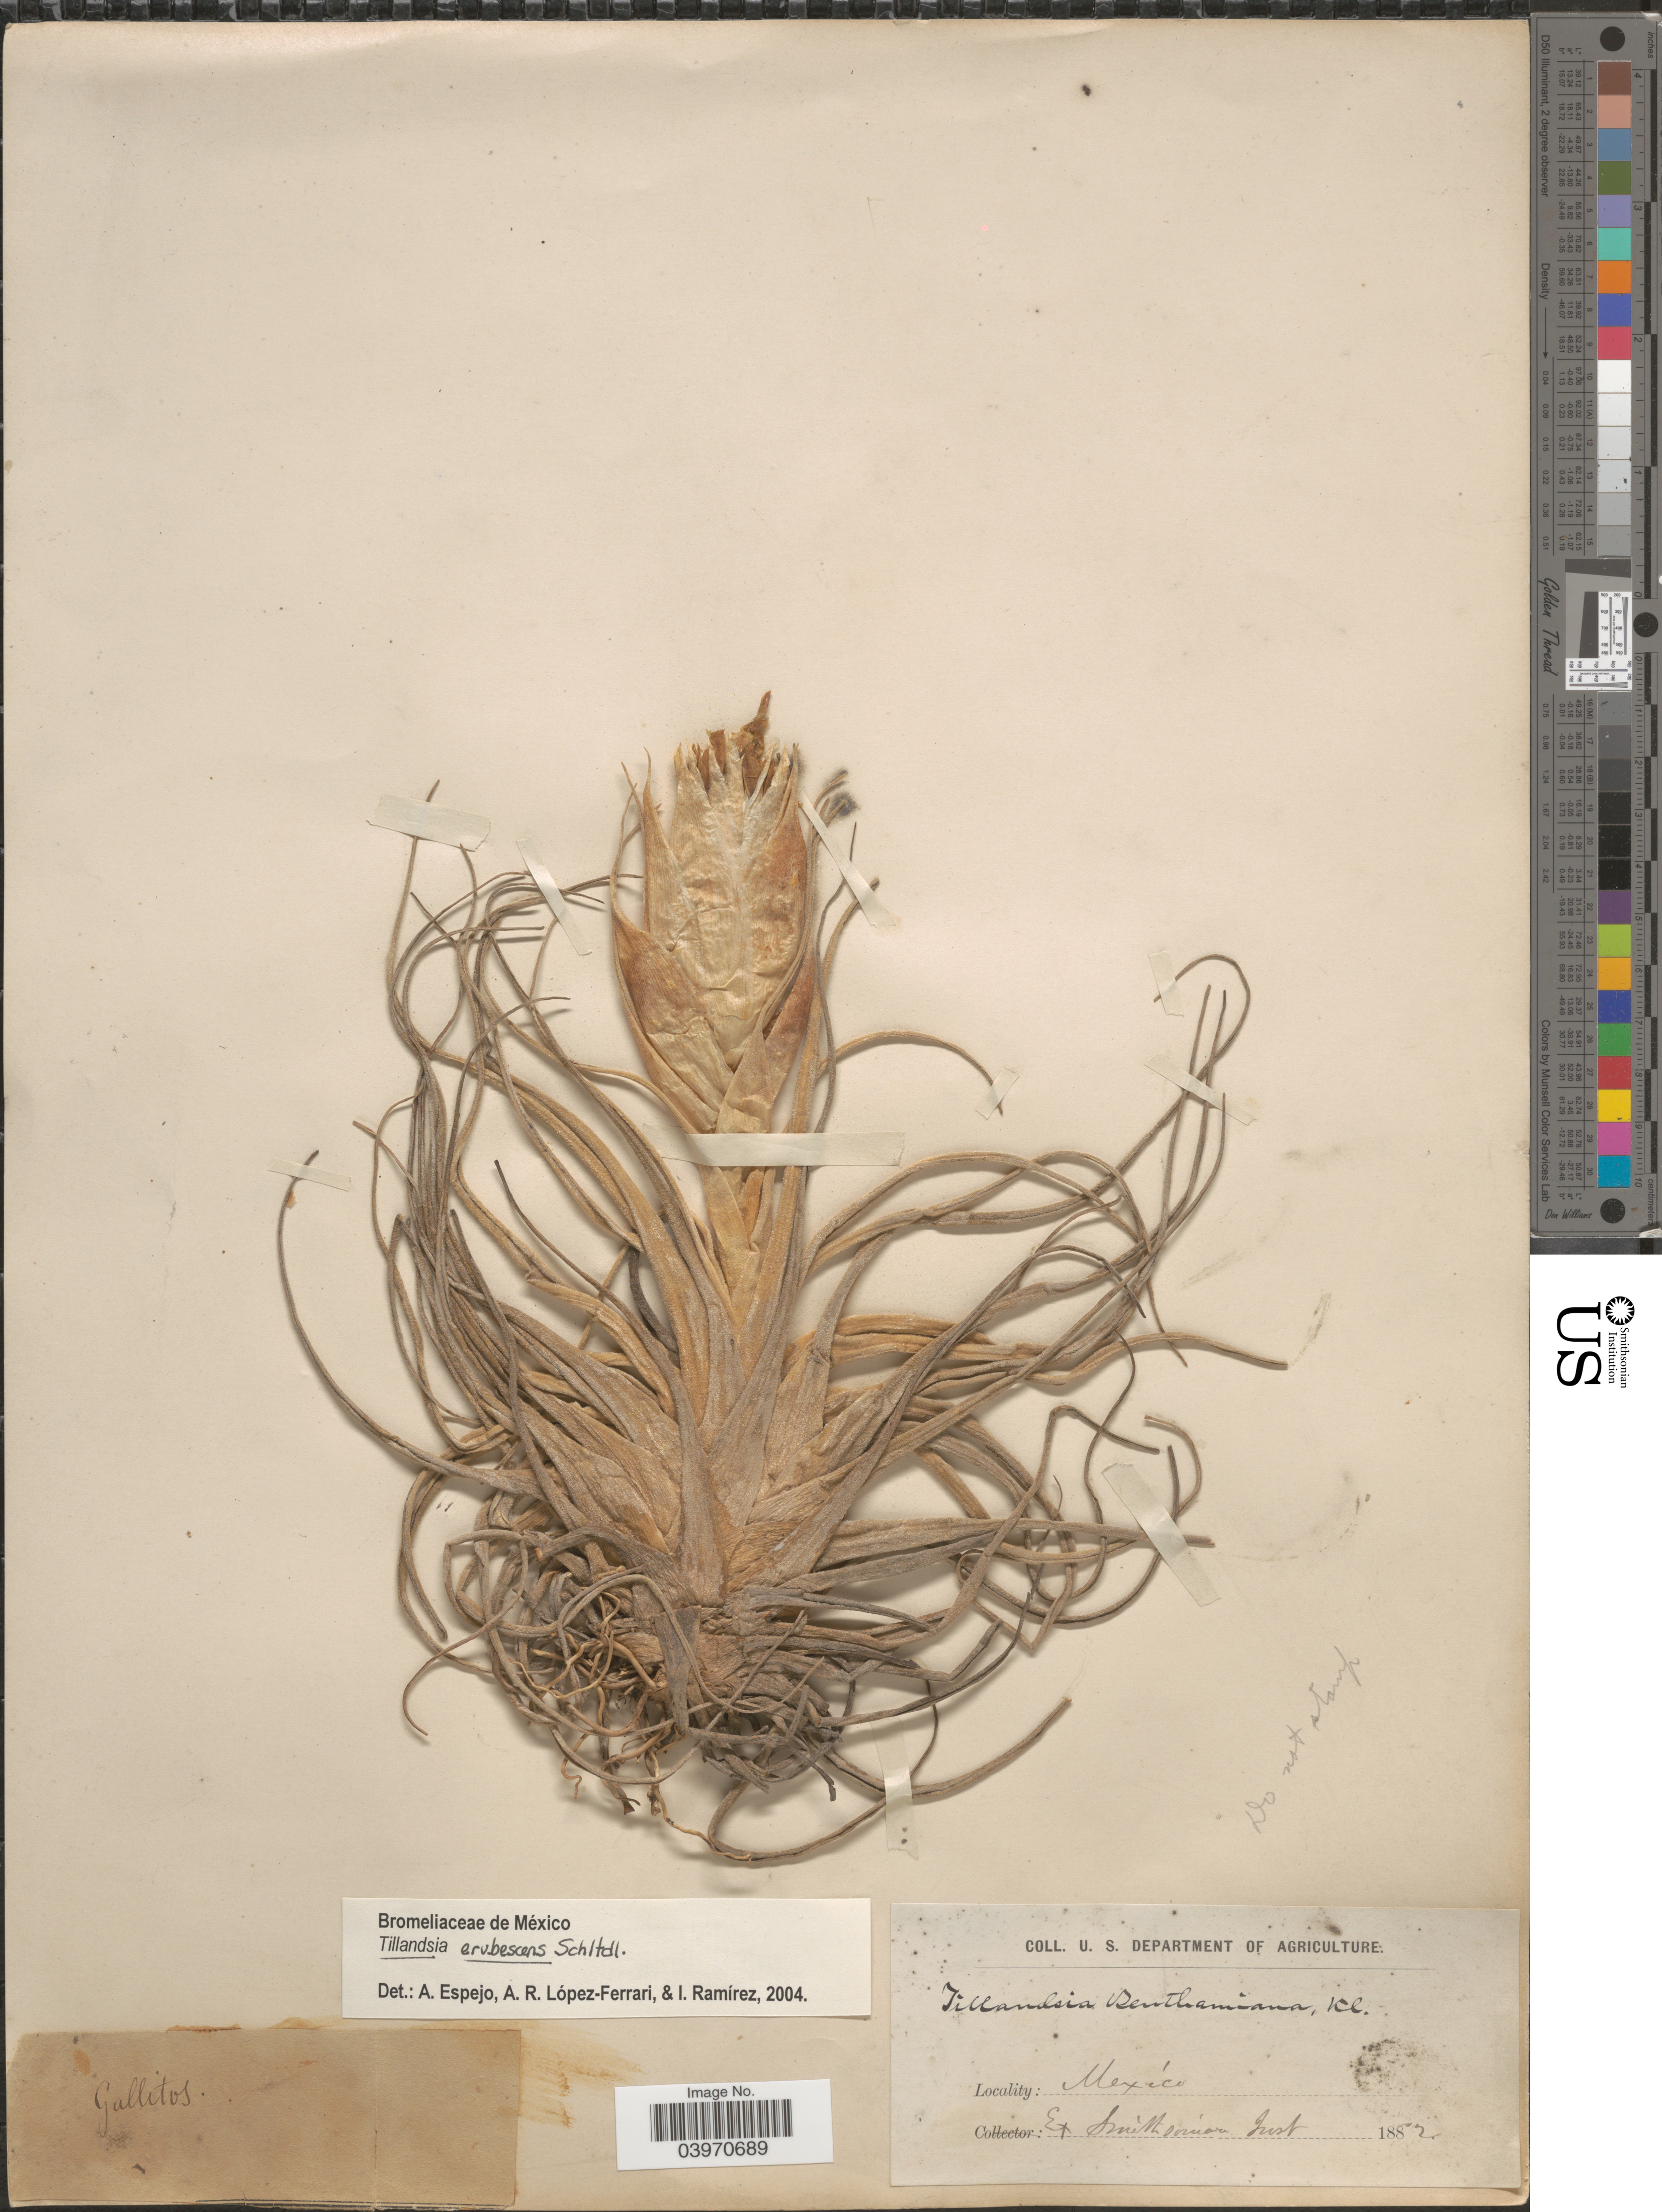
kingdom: Plantae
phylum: Tracheophyta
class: Liliopsida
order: Poales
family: Bromeliaceae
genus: Tillandsia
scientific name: Tillandsia erubescens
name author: Schltdl.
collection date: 1882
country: Mexico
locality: Gallitos